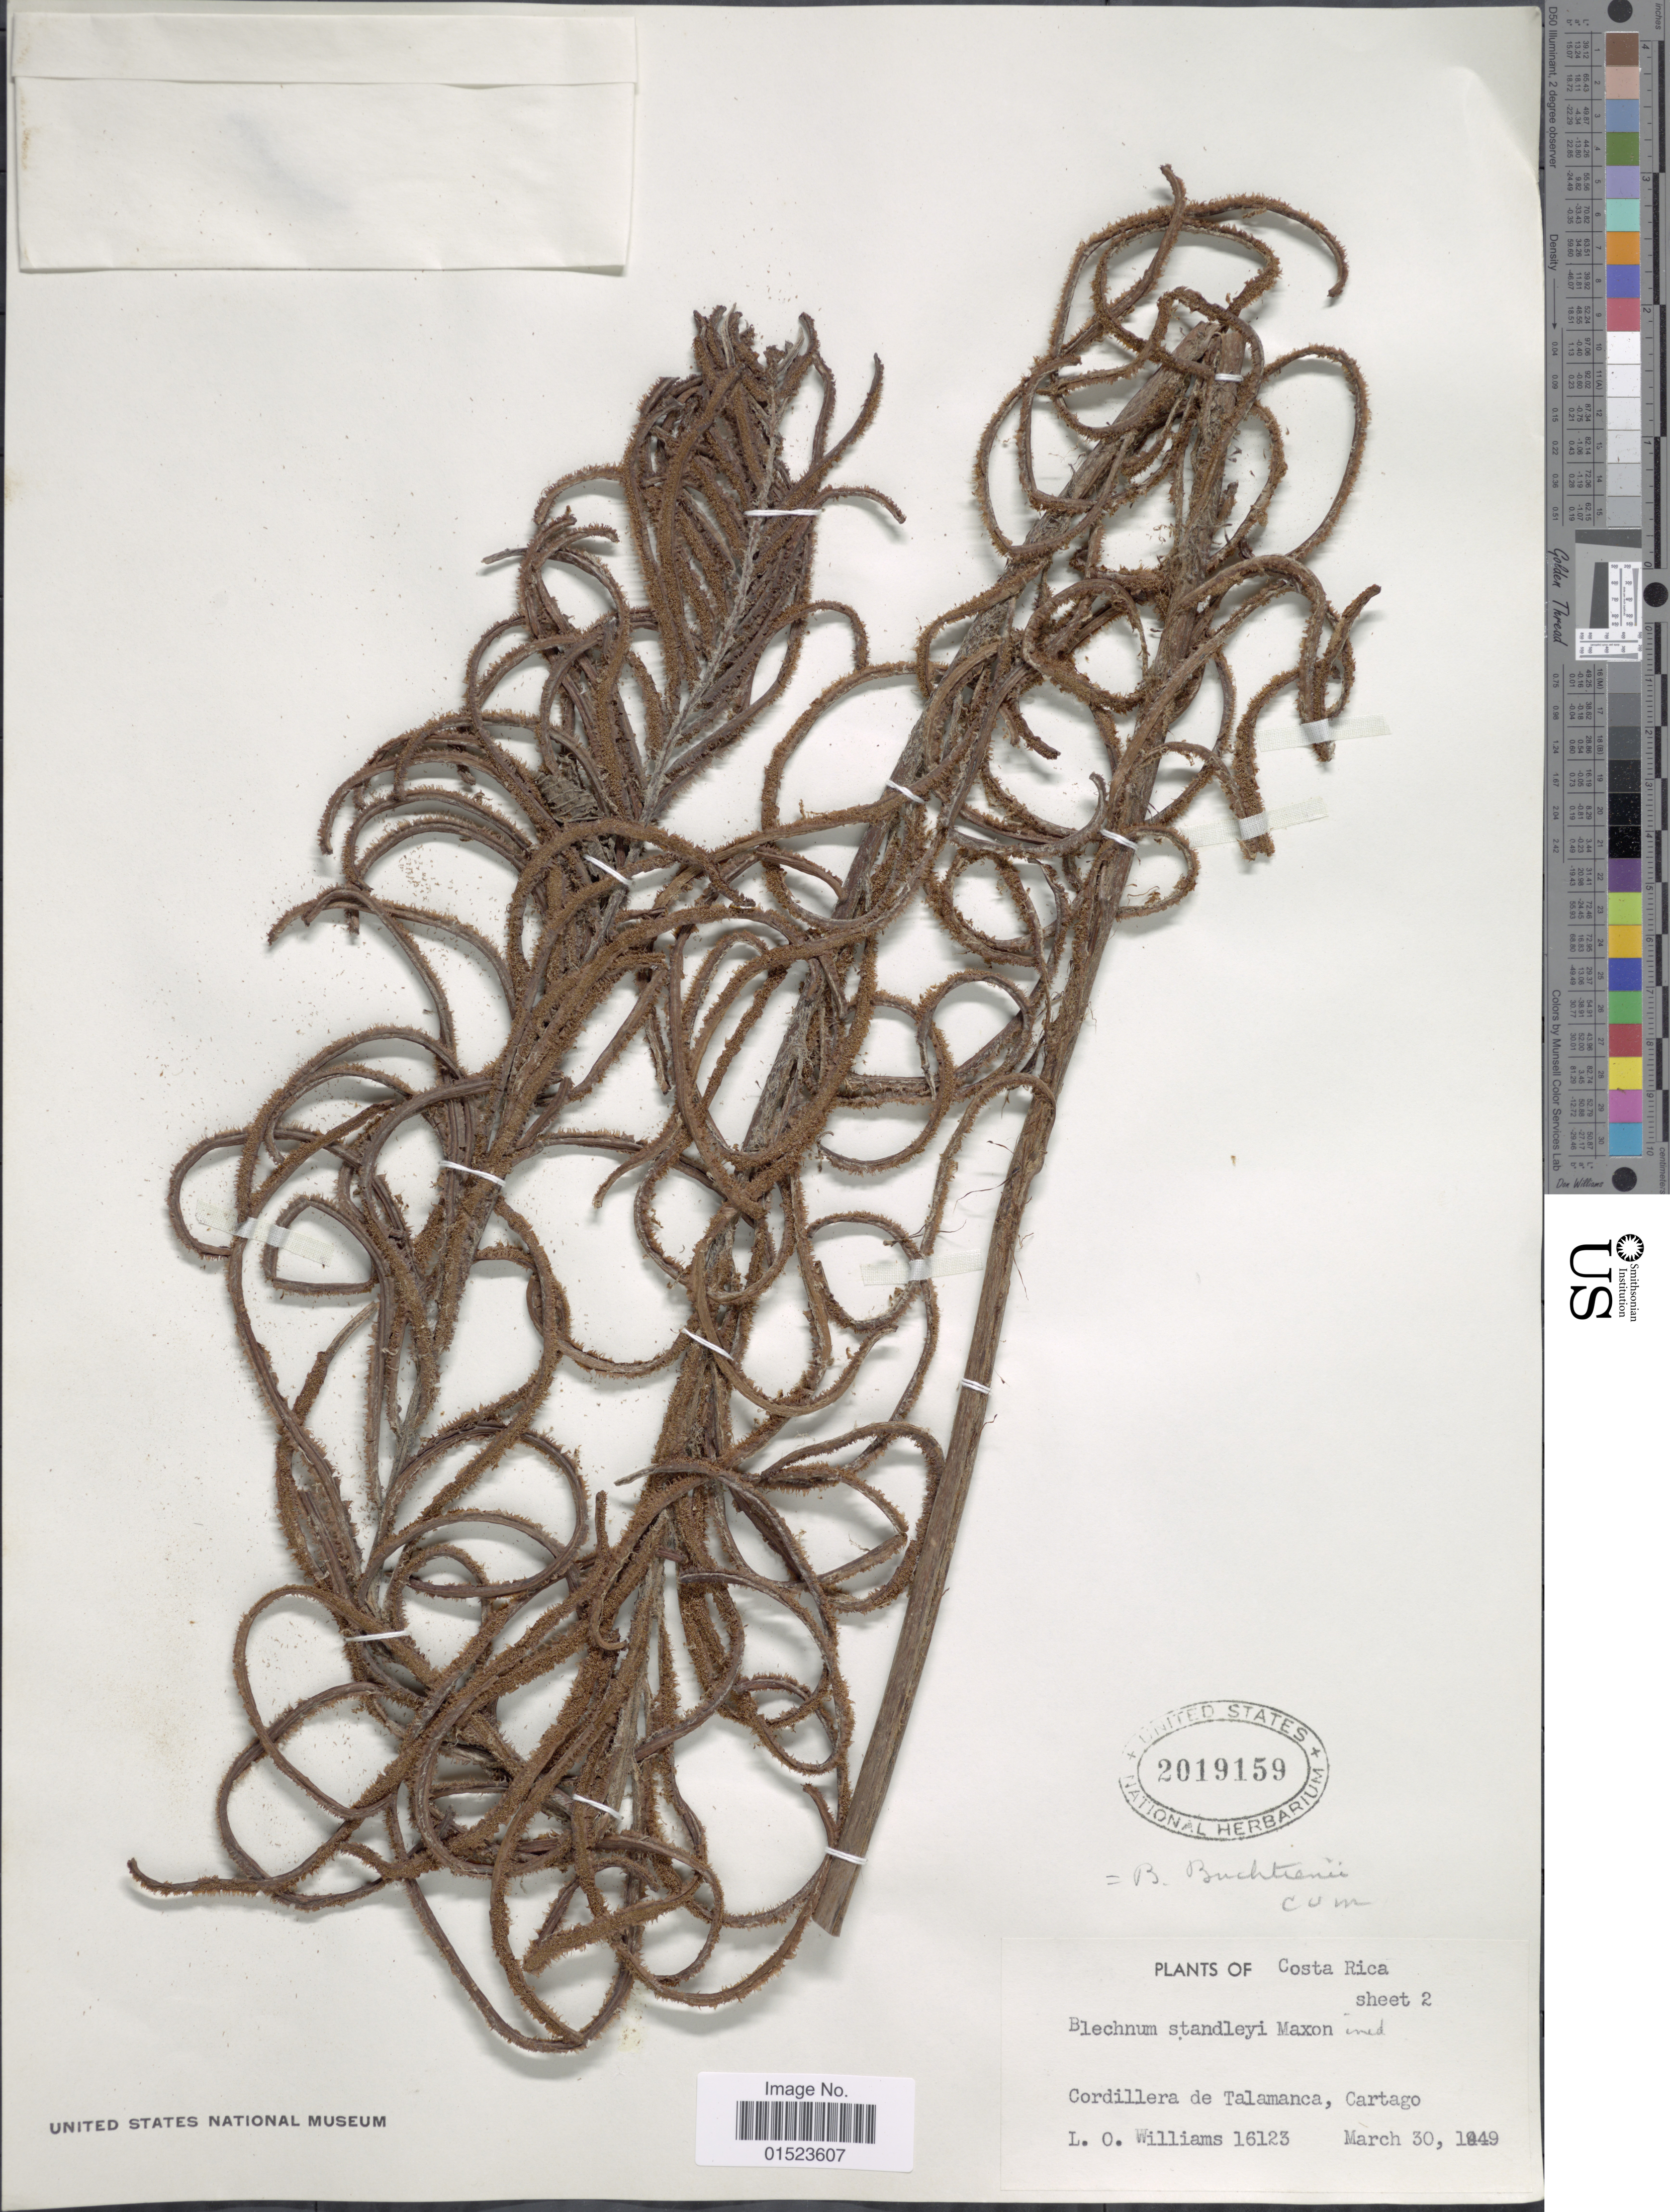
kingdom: Plantae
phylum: Tracheophyta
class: Polypodiopsida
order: Polypodiales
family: Blechnaceae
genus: Blechnum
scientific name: Blechnum auratum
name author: (Fée) R.M. Tryon & Stolze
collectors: L. O. Williams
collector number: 16123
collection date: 1849-03-30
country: Costa Rica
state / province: Cartago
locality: Cordillera de Talamanca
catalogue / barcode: US 2019159